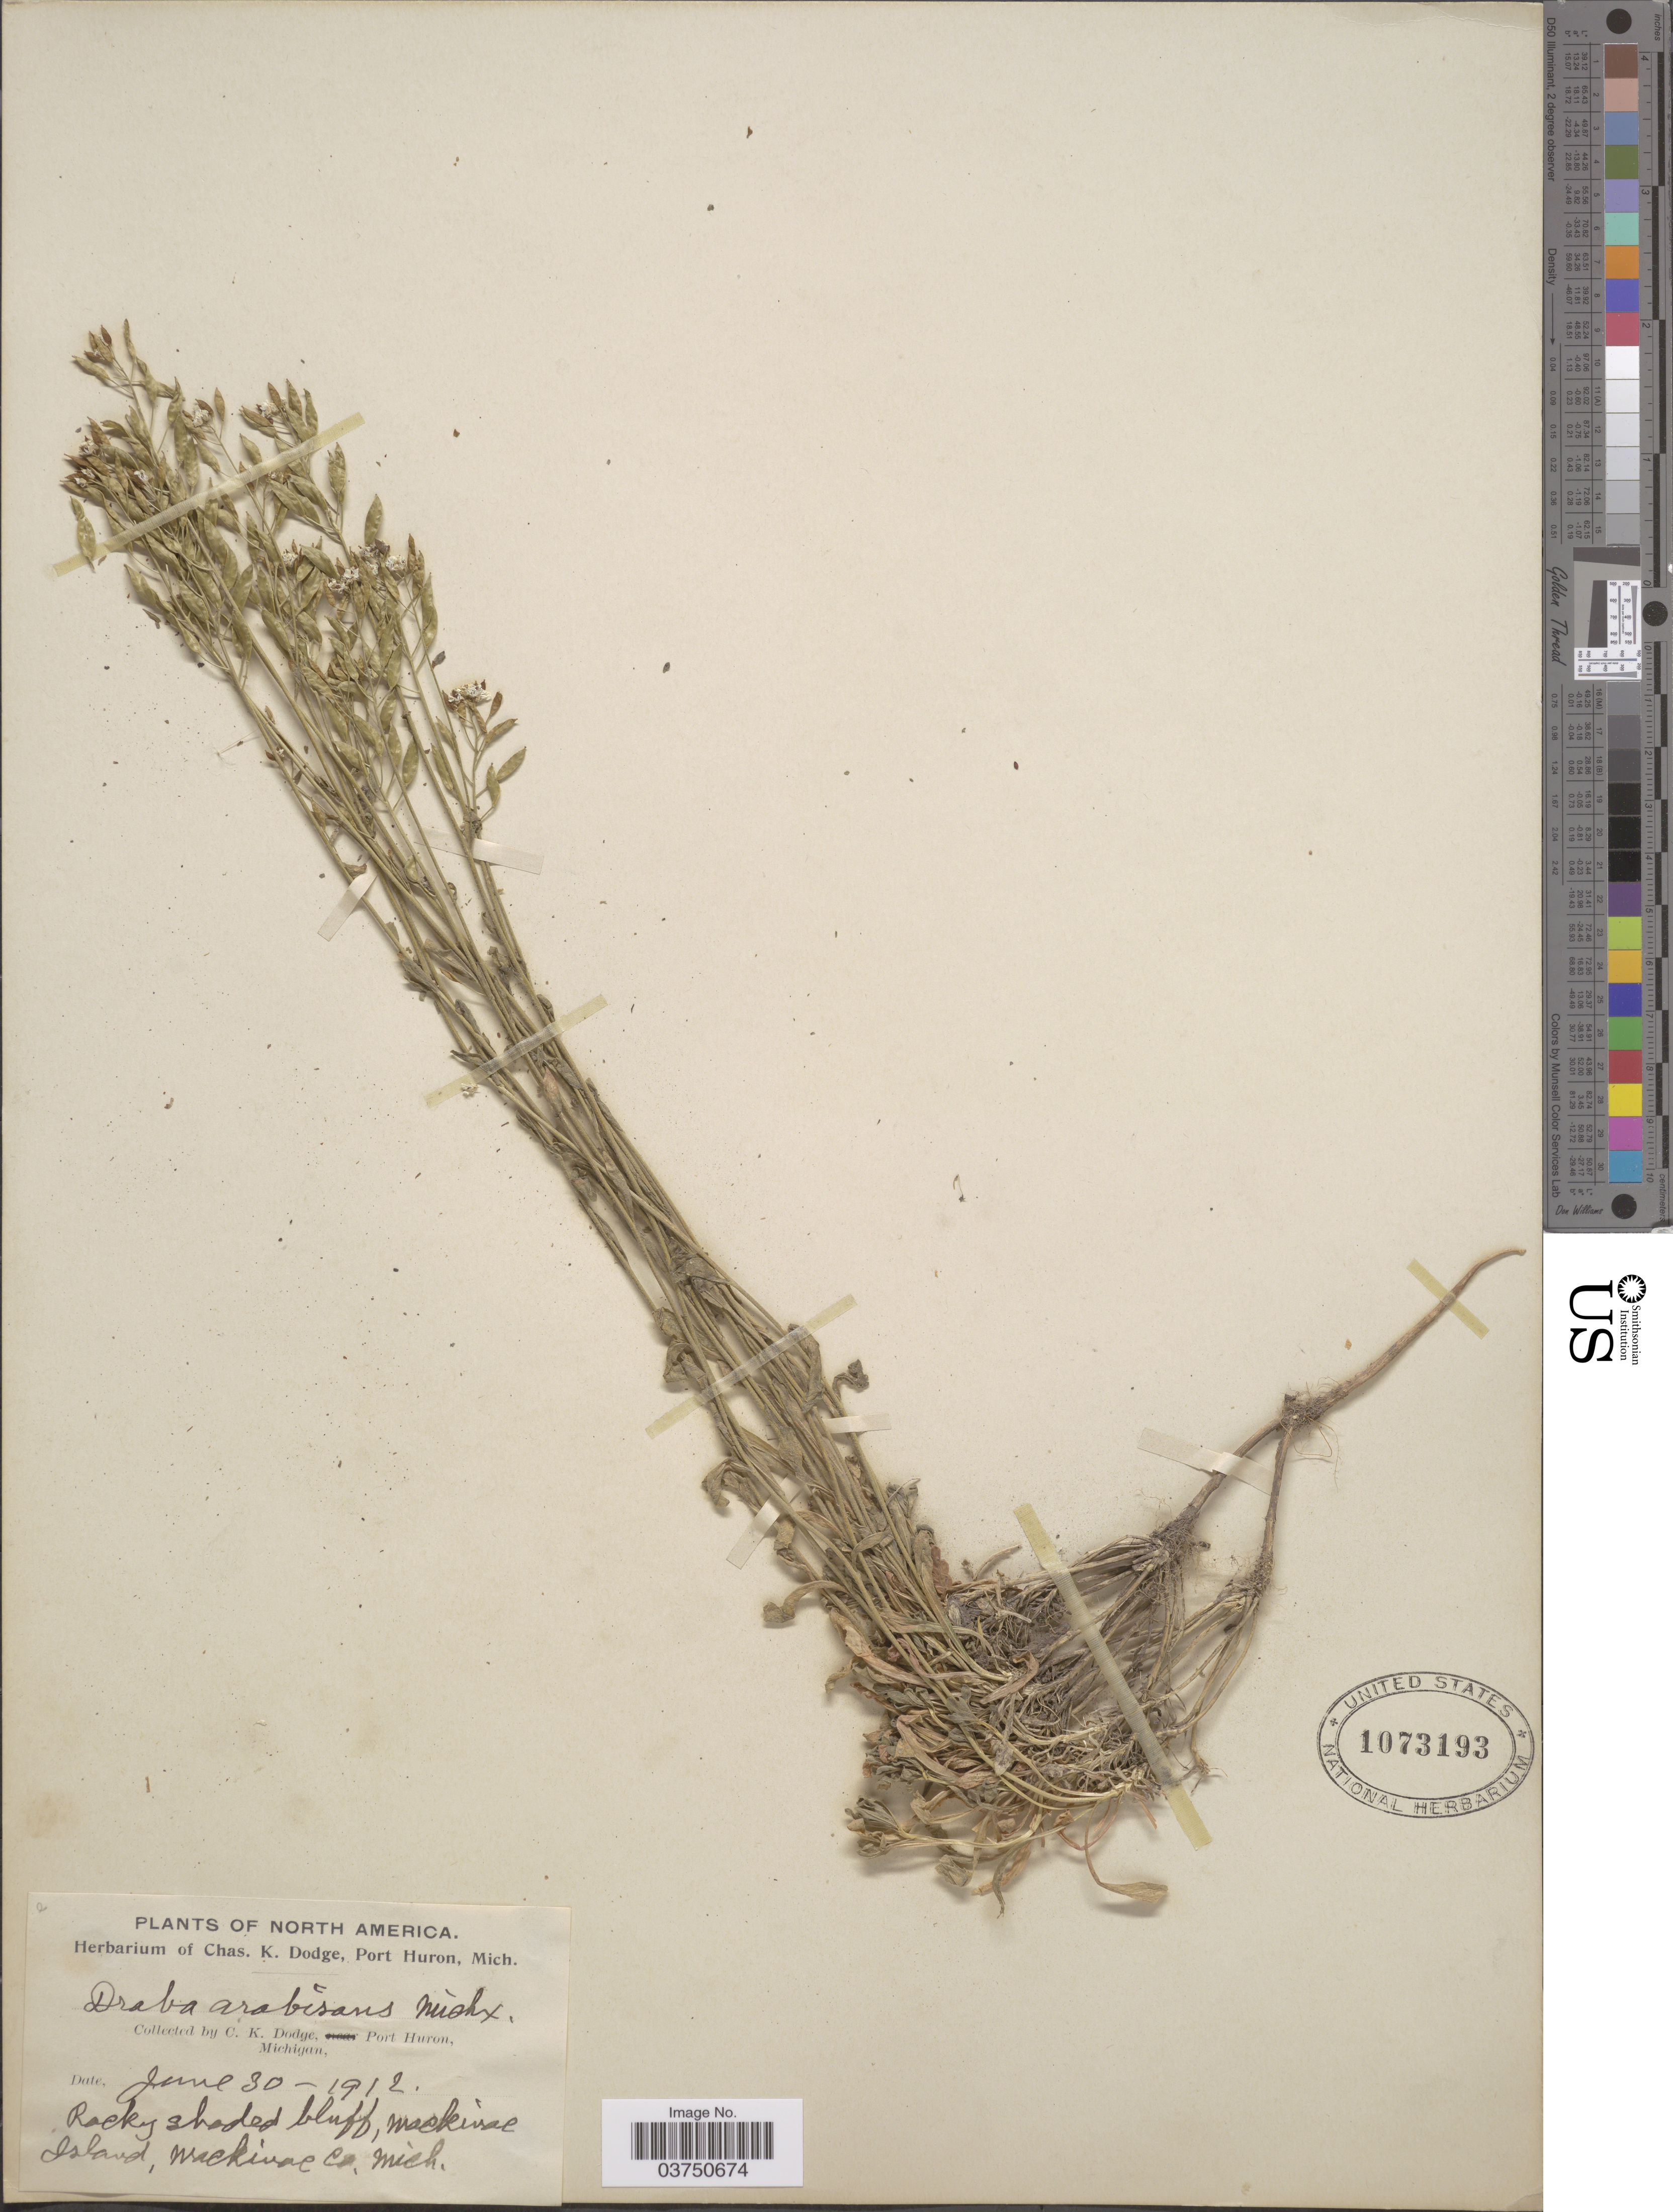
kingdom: Plantae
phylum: Tracheophyta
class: Magnoliopsida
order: Brassicales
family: Brassicaceae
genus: Draba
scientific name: Draba arabisans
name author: Michx.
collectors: C. K. Dodge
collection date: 1912-06-30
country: United States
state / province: Michigan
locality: Rocky shaded bluff, Mackinac Island, Mackinac Co.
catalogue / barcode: US 1073193